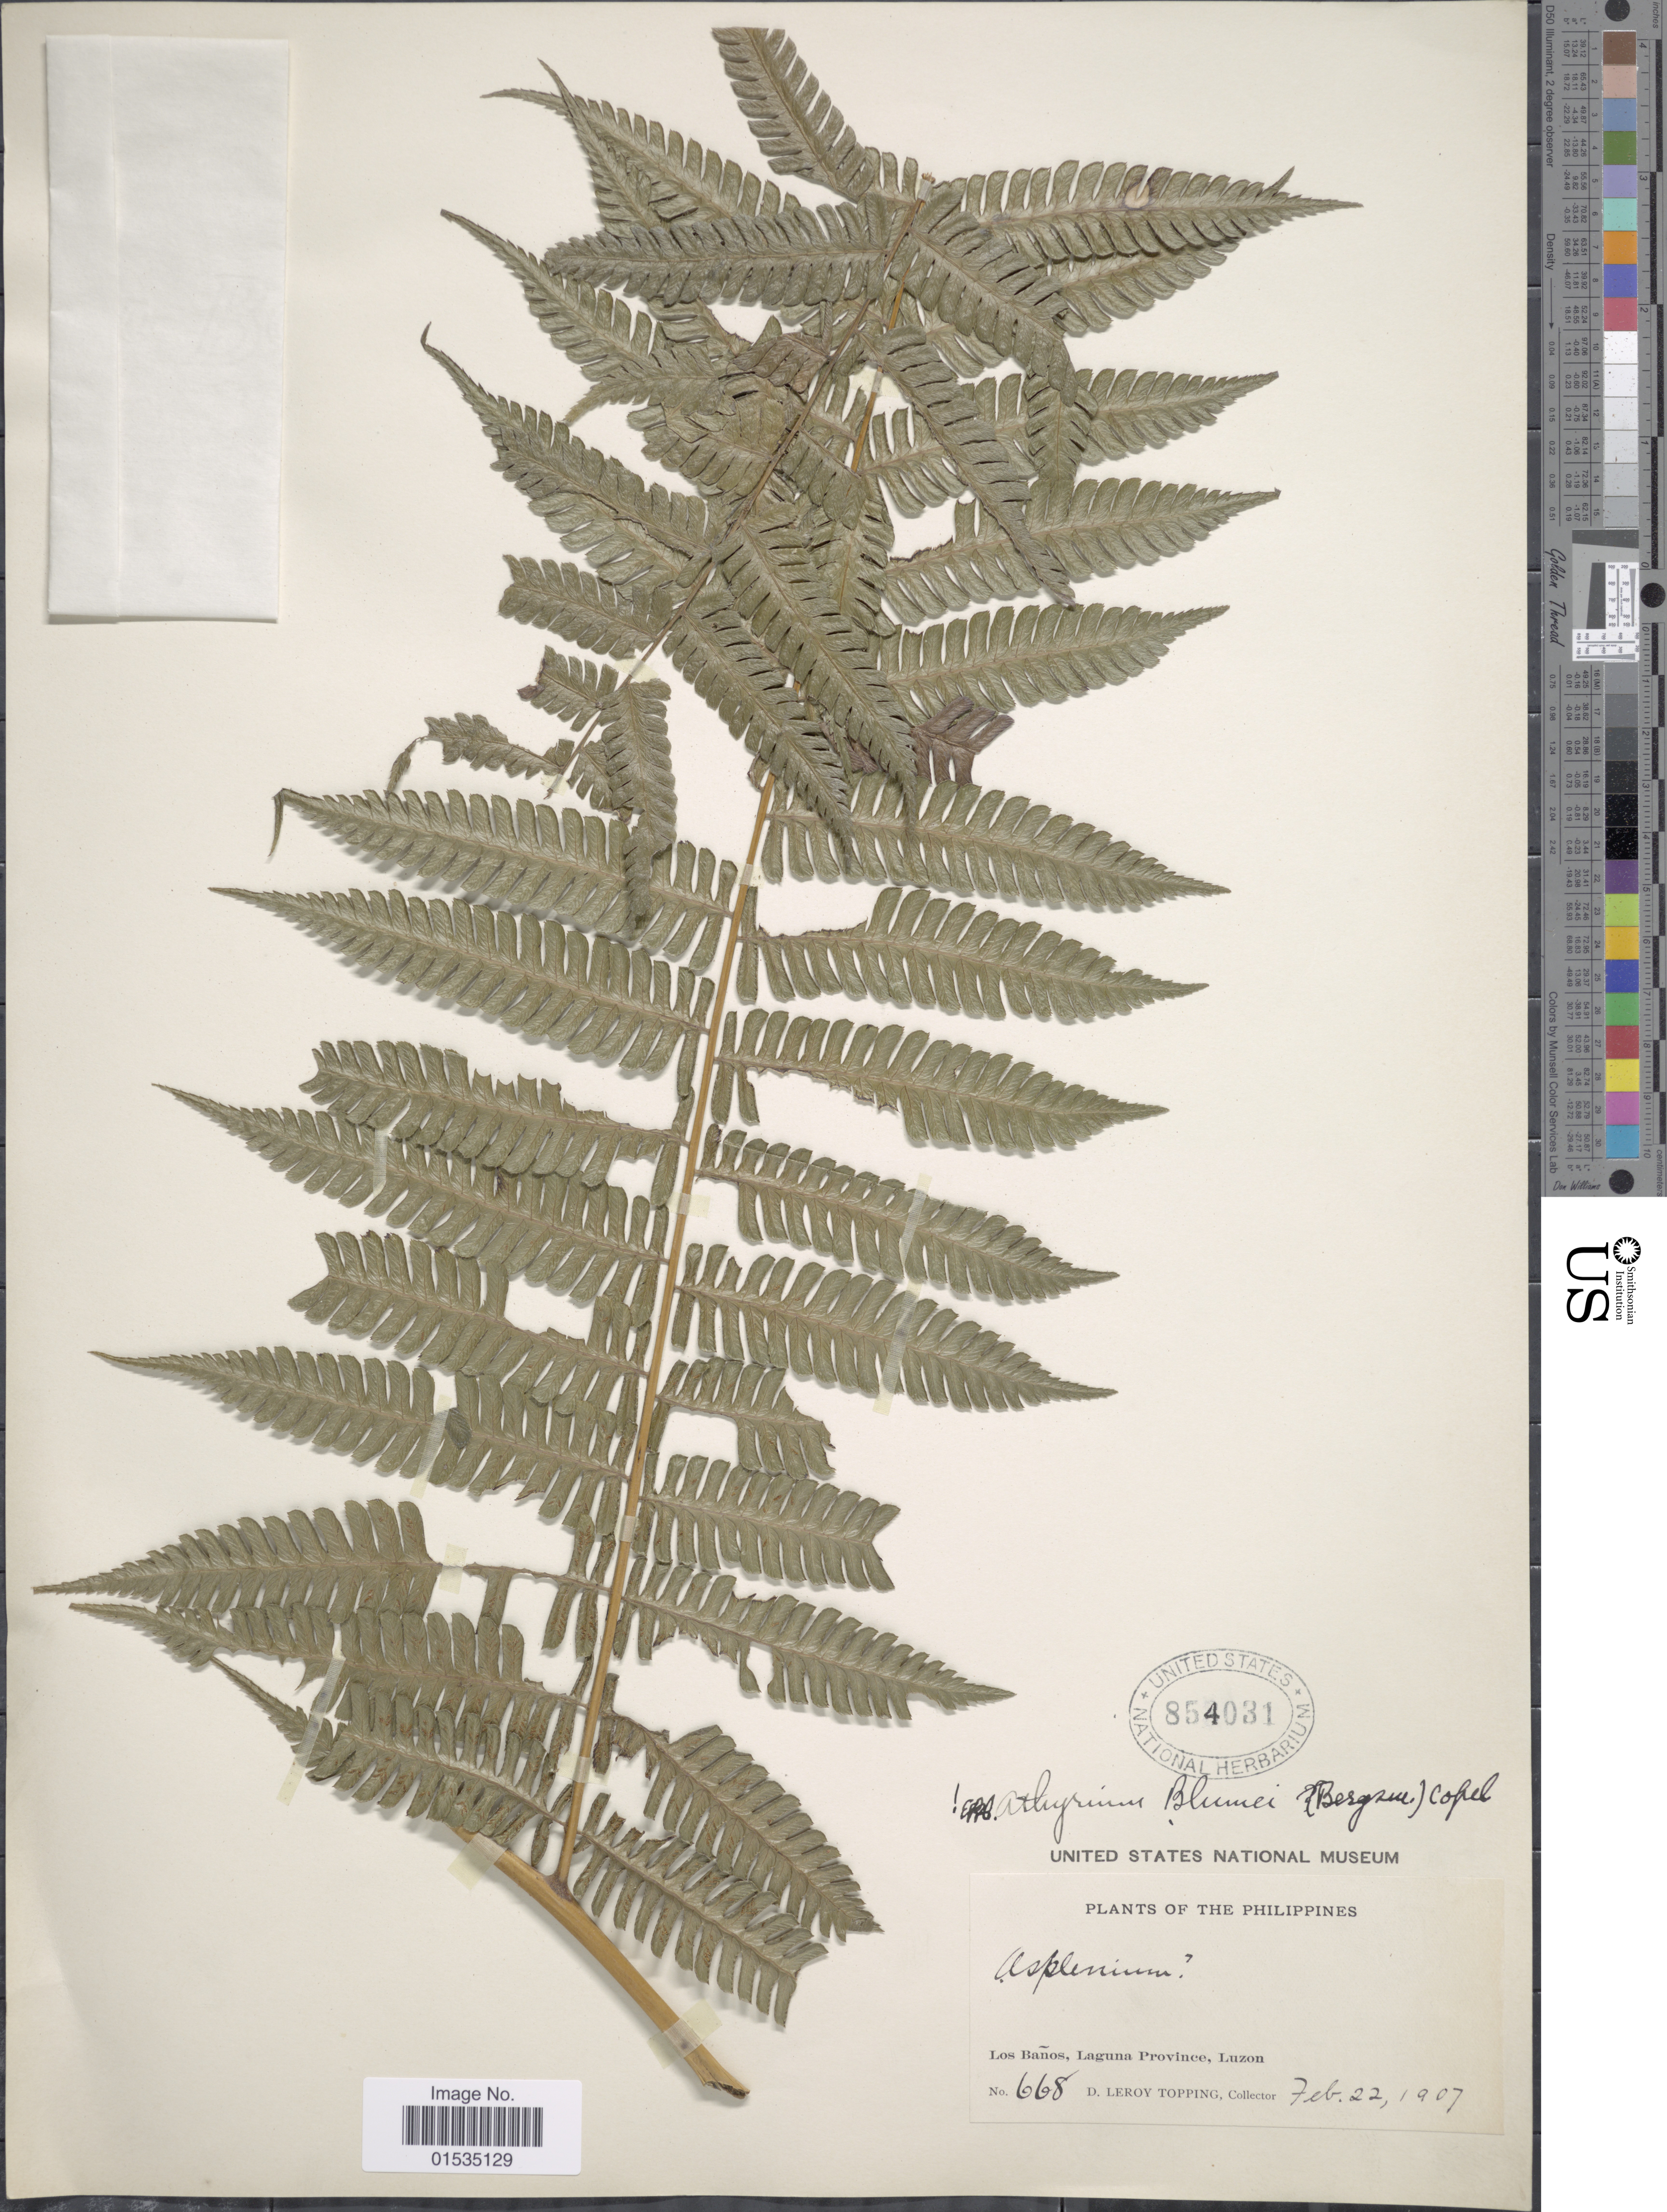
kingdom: Plantae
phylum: Tracheophyta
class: Polypodiopsida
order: Polypodiales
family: Athyriaceae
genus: Diplazium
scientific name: Diplazium polypodioides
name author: Blume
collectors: D. L. Topping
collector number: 668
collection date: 1907-02-22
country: Philippines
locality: Los Baños, Laguna Province, Luzon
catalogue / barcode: US 854031